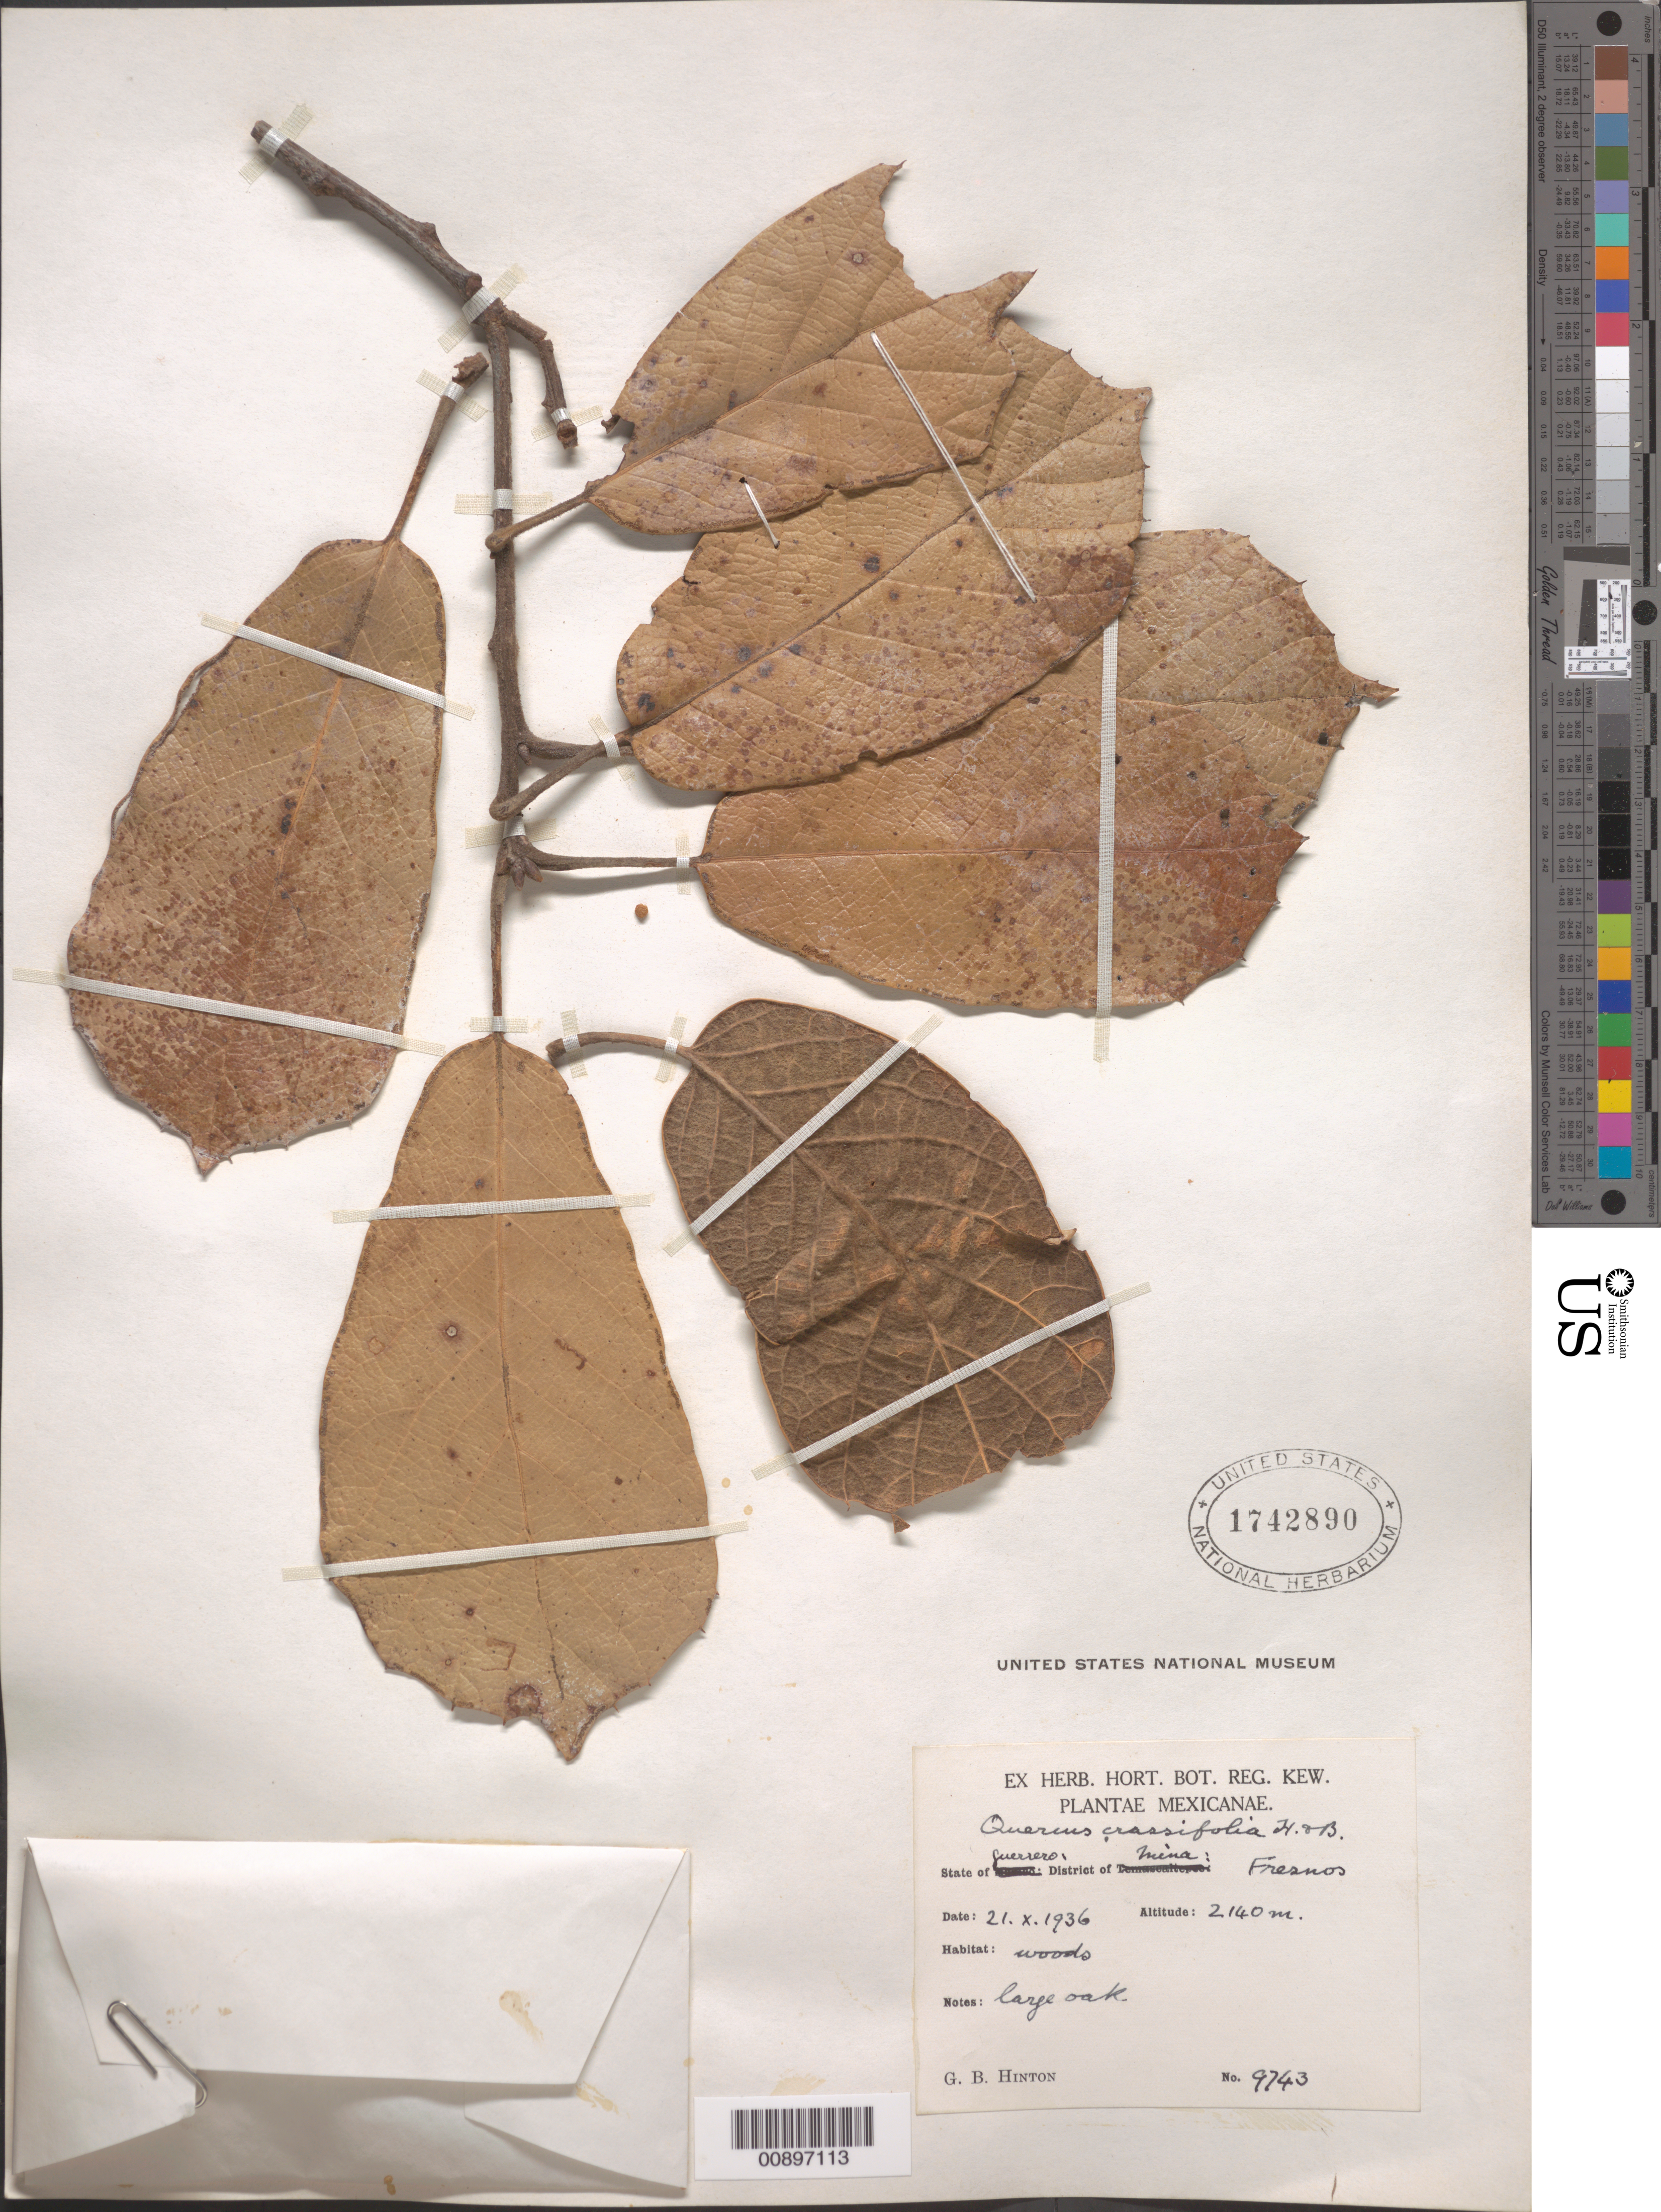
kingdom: Plantae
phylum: Tracheophyta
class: Magnoliopsida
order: Fagales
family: Fagaceae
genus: Quercus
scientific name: Quercus crassifolia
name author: Humb. & Bonpl.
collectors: G. B. Hinton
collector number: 9743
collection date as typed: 21 Oct 1936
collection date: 1936-10-21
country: Mexico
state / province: Guerrero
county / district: Mina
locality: State Guerrero: District Mina: Fresnos.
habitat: Woods.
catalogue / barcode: US 1742890